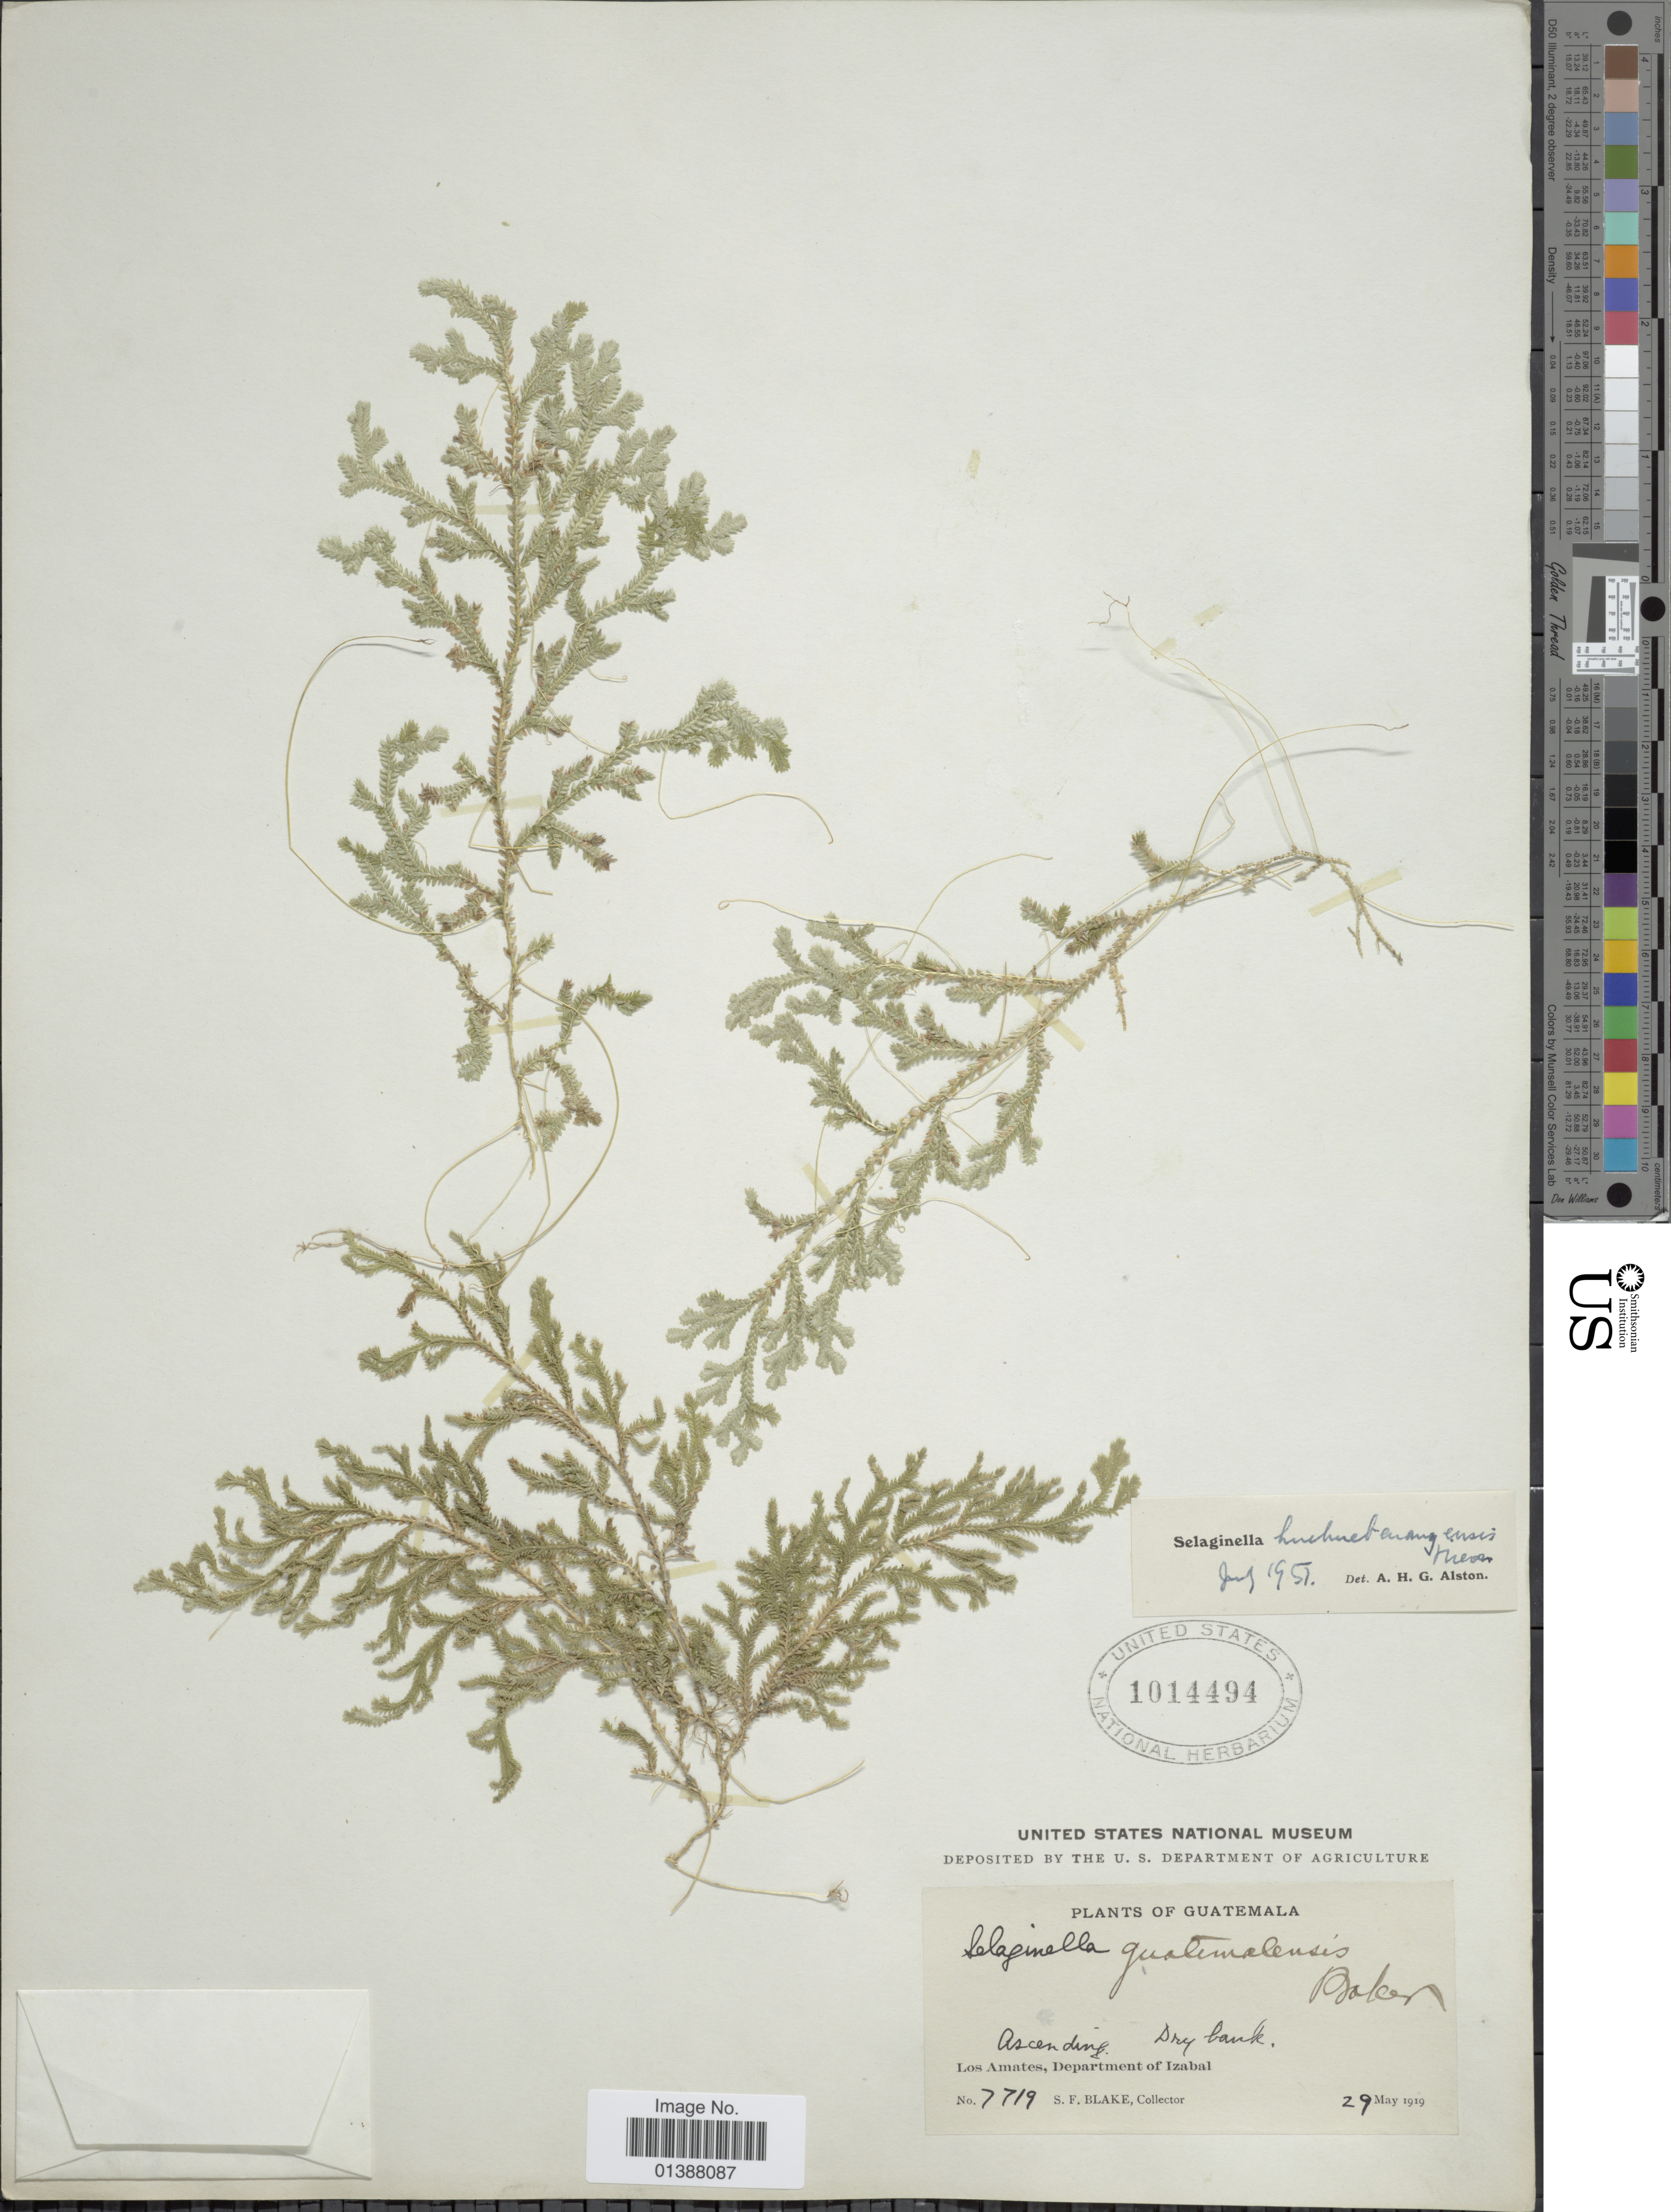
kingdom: Plantae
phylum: Tracheophyta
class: Lycopodiopsida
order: Selaginellales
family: Selaginellaceae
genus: Selaginella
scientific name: Selaginella huehuetenangensis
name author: Hieron.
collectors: S. Blake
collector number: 7719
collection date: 1919-05-28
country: Guatemala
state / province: Izabal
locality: Los Amates, Department of Izabal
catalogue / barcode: US 1014494